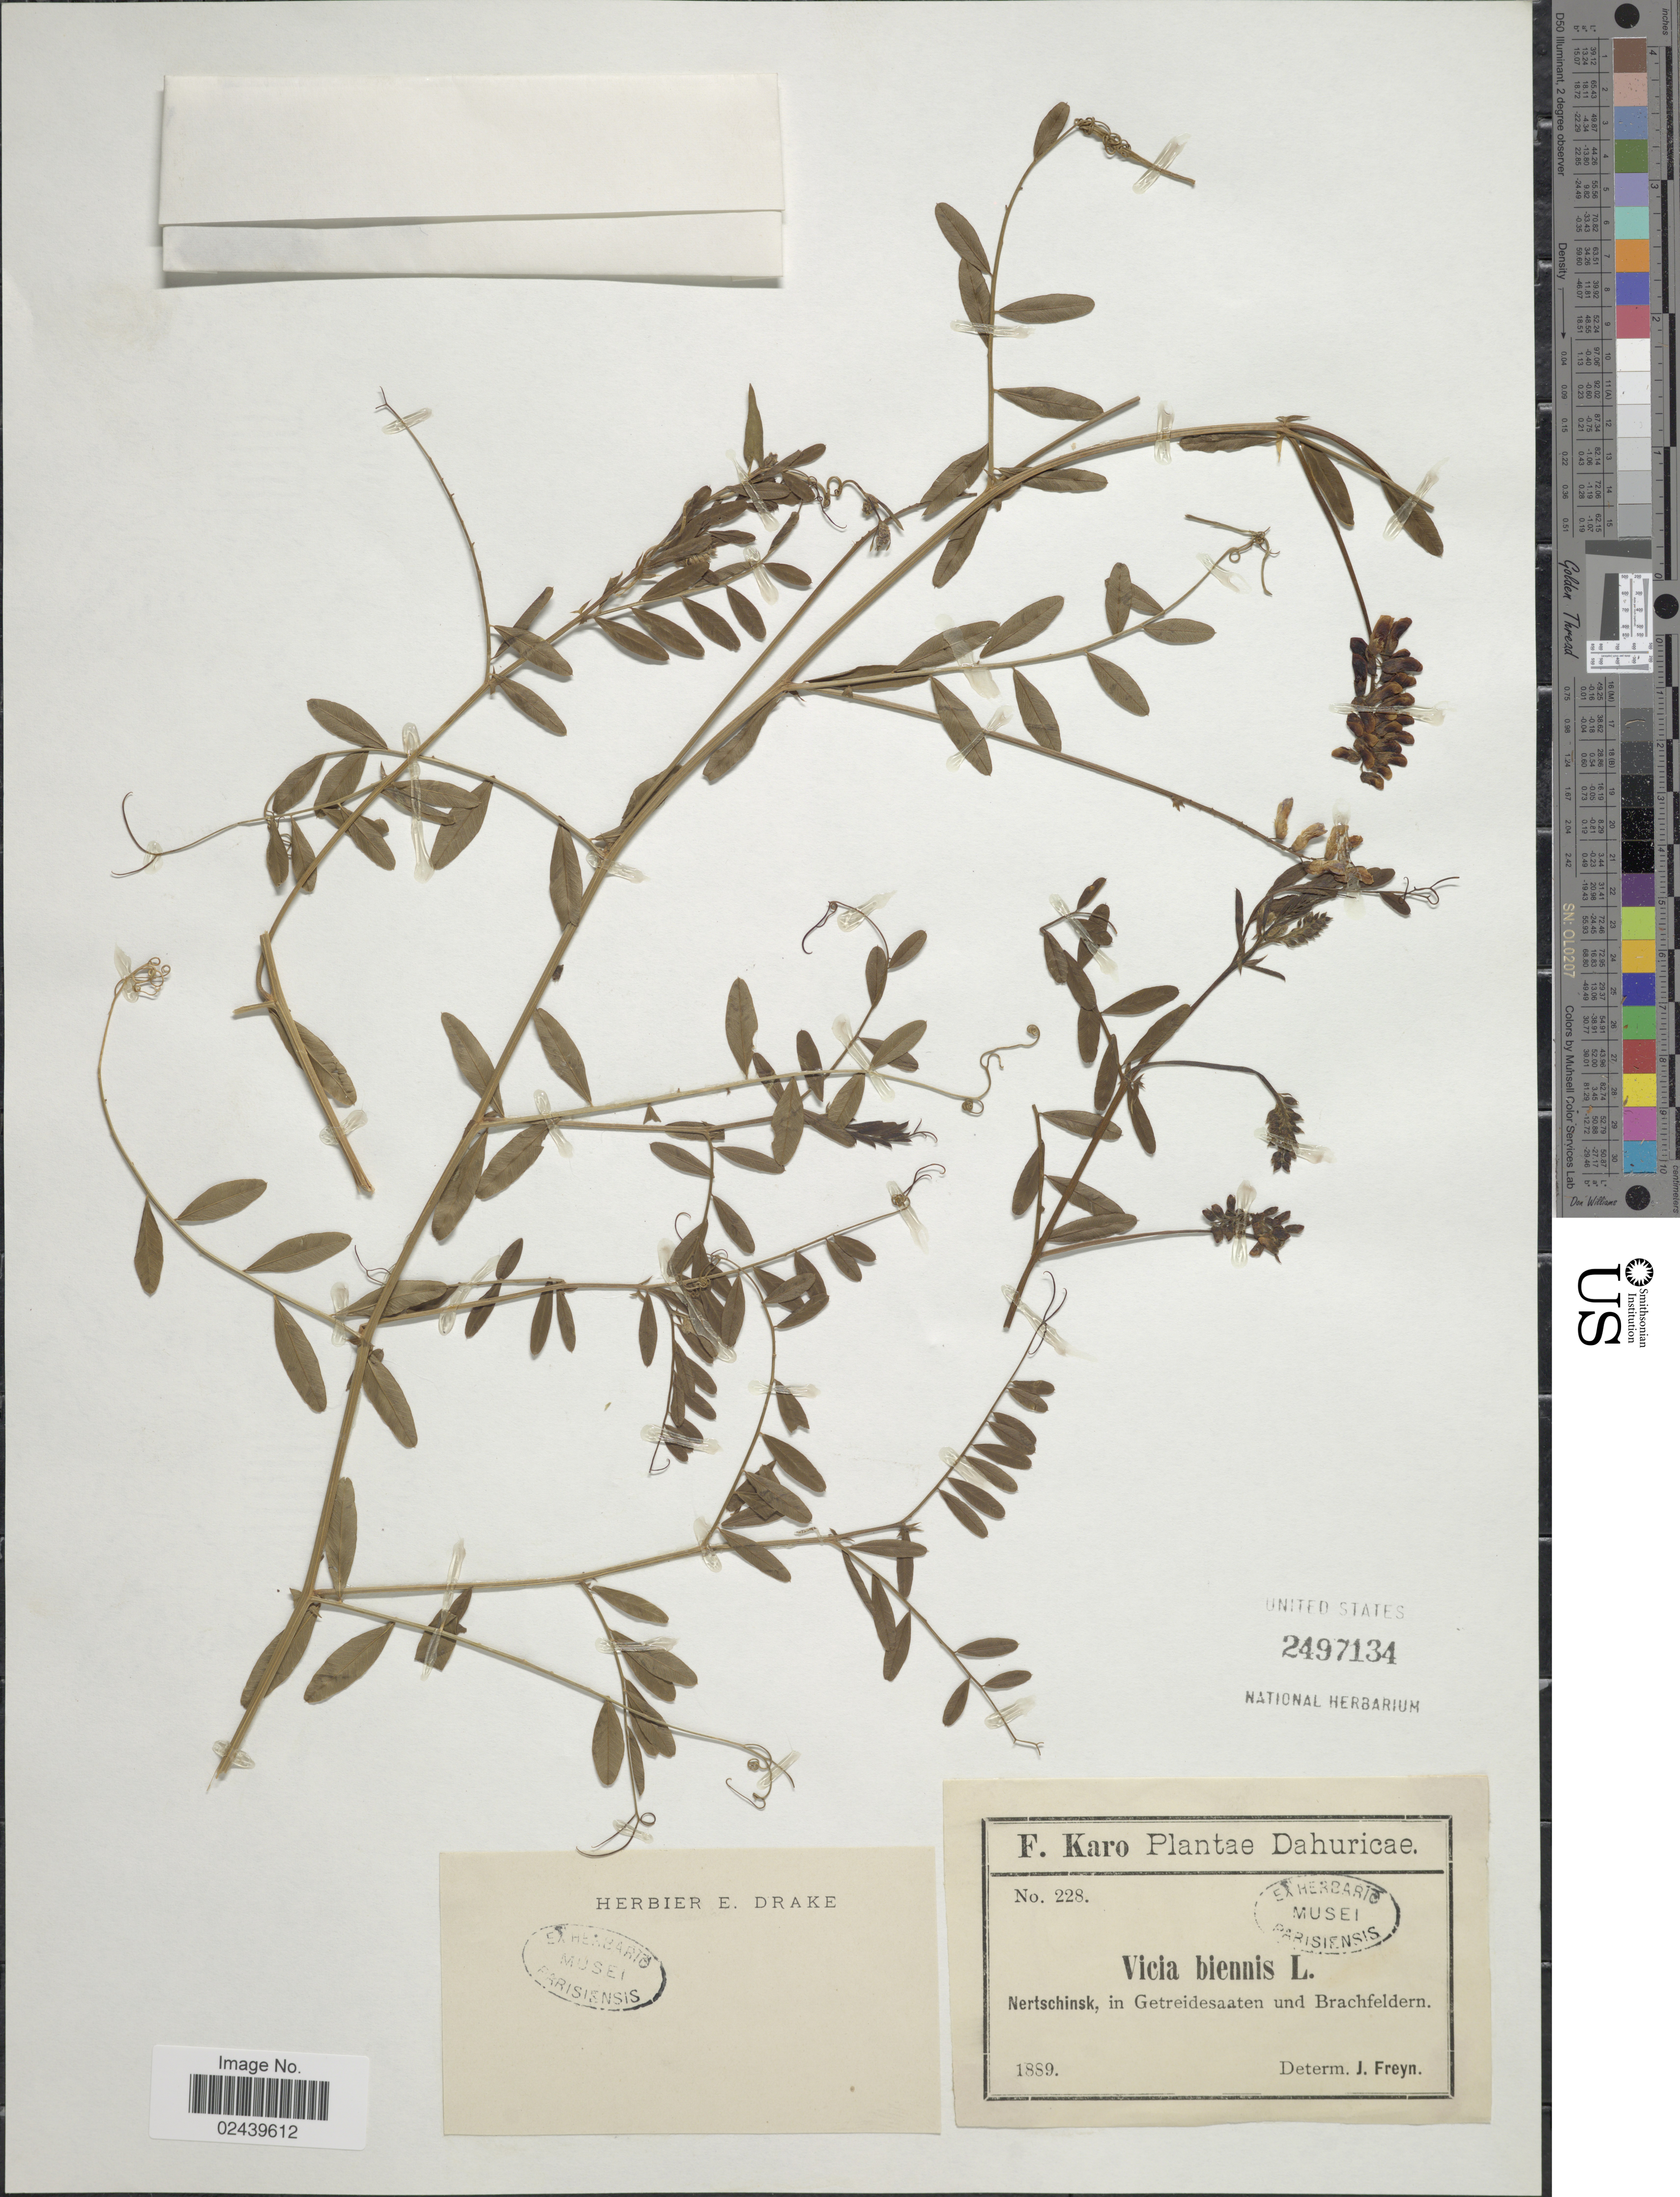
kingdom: Plantae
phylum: Tracheophyta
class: Magnoliopsida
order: Fabales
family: Fabaceae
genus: Vicia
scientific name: Vicia biennis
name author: L.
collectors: F. Karo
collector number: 228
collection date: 1889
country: Russian Federation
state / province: Zabaykalsky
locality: Dahuricae. Nertschink, in Getreidesaaten und Brachfeldern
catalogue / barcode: US 2497134